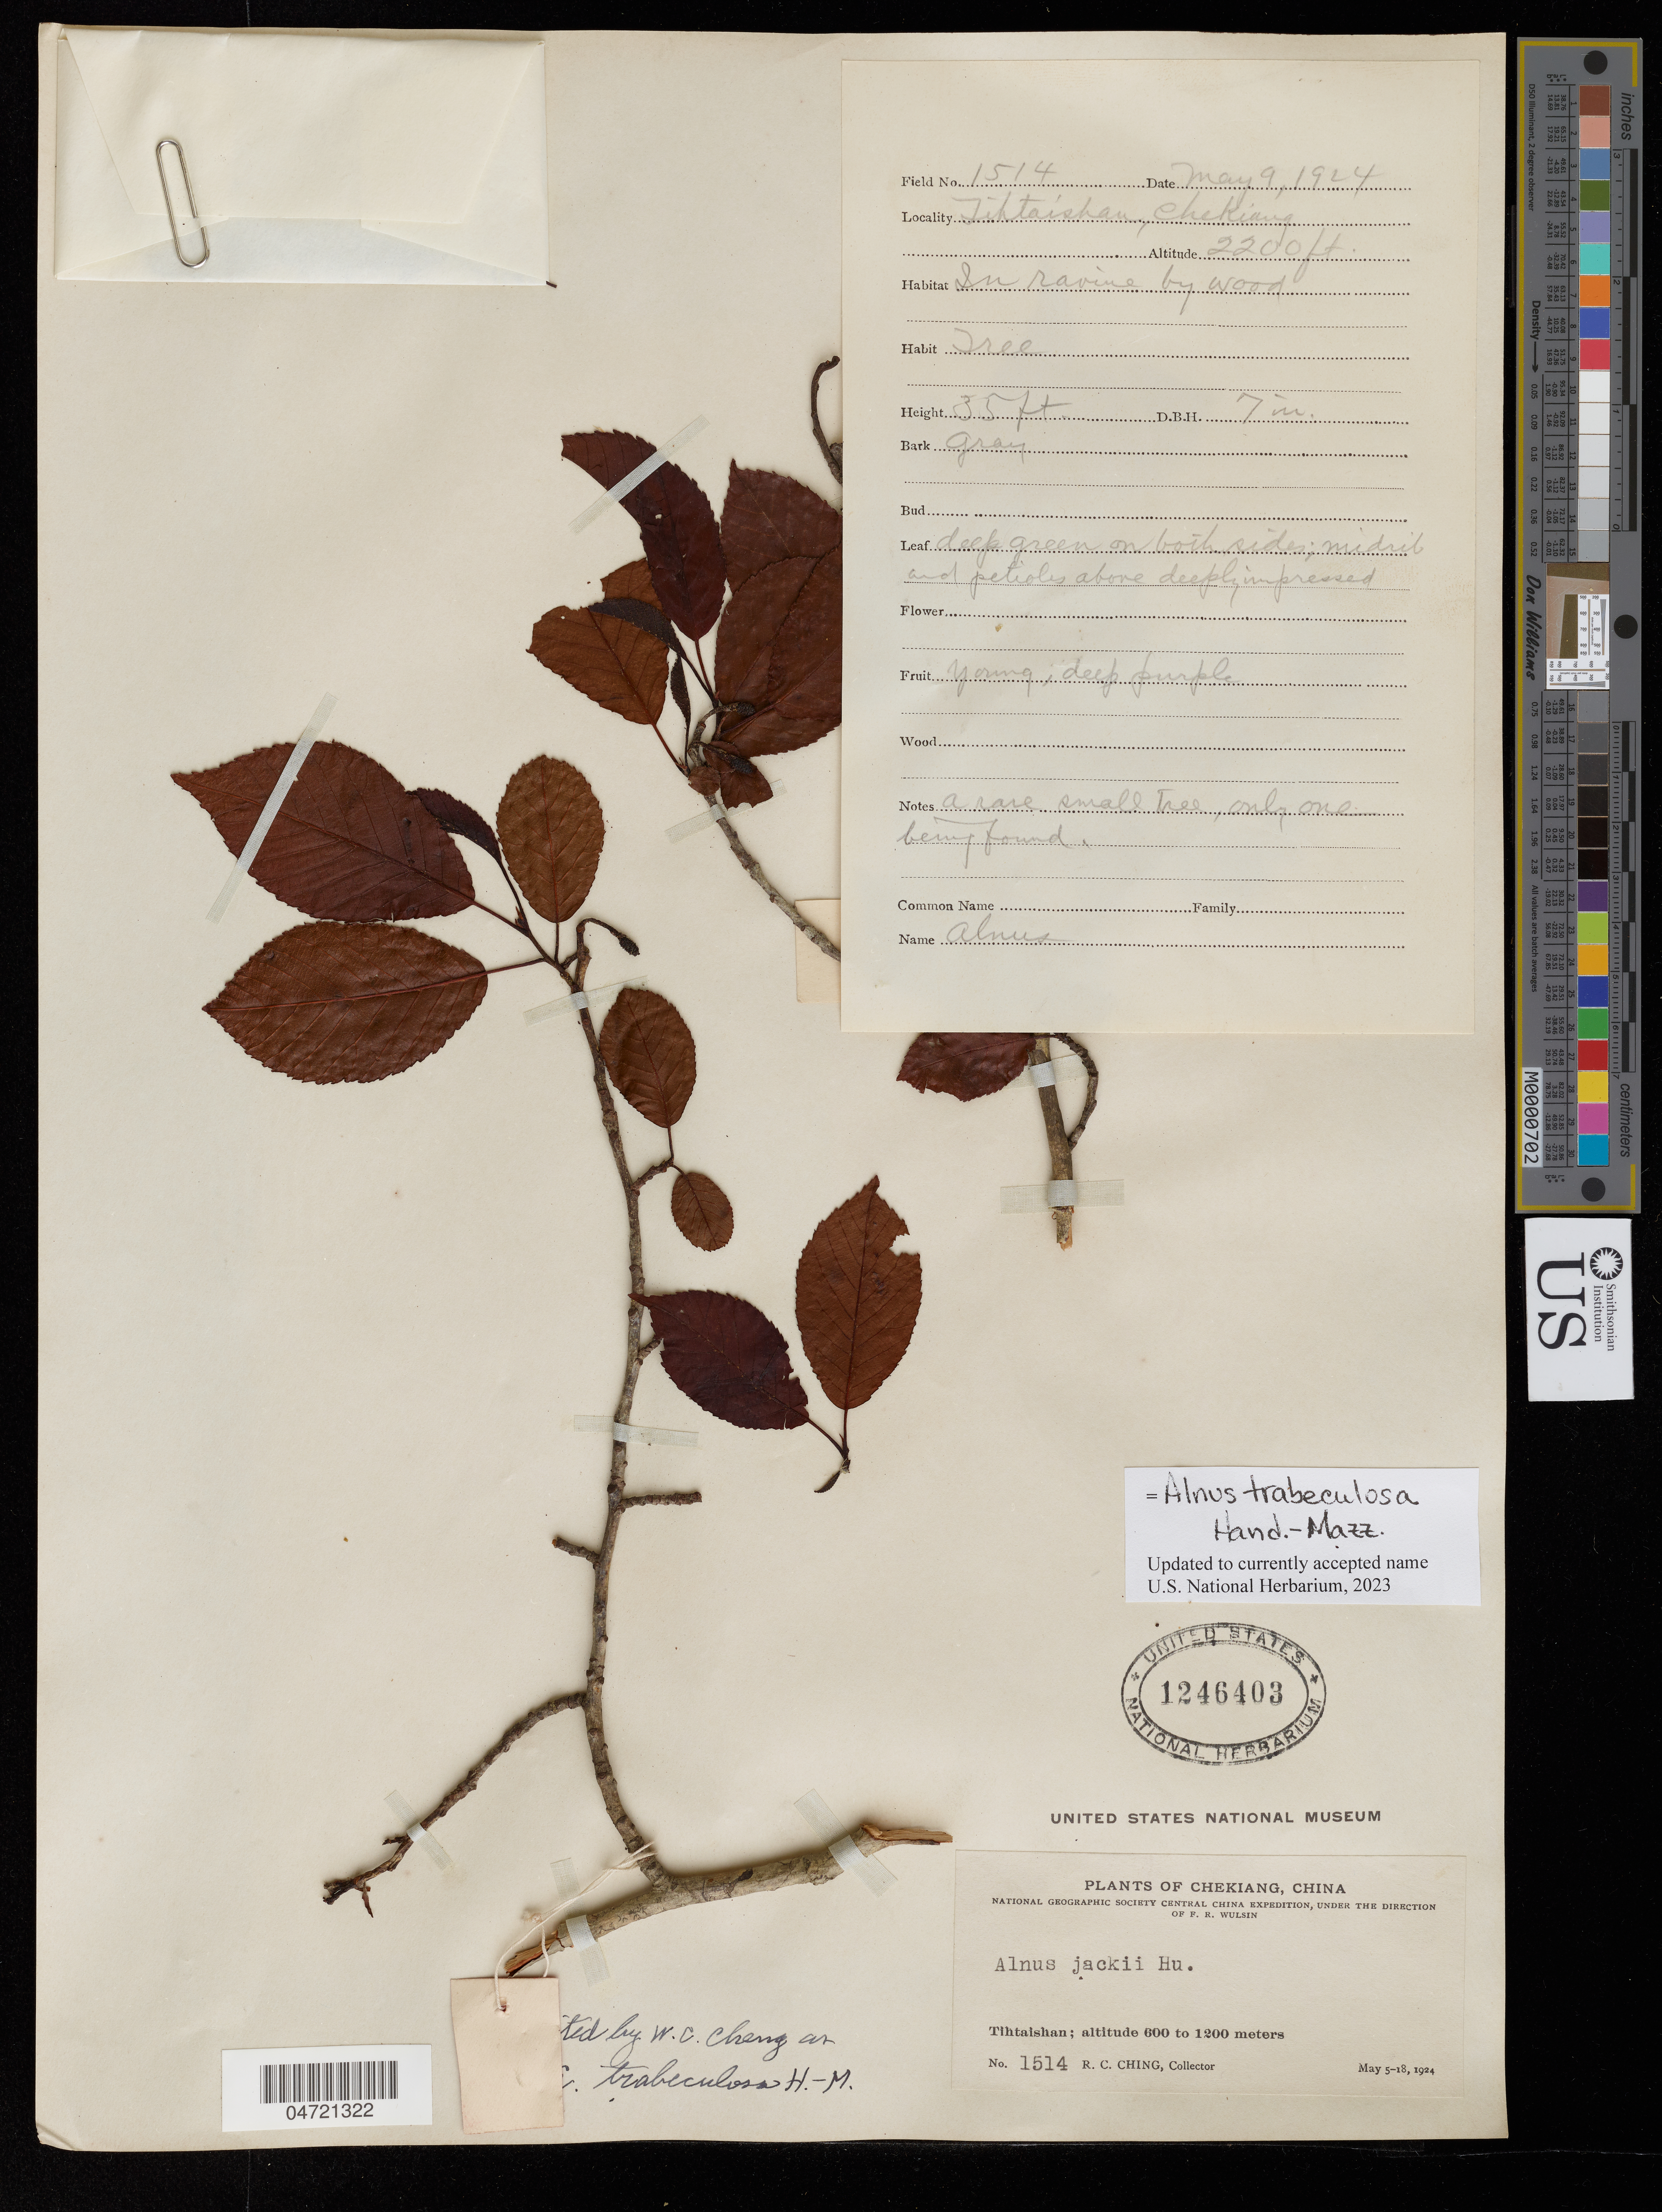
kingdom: Plantae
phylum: Tracheophyta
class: Magnoliopsida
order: Fagales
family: Betulaceae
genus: Alnus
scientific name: Alnus trabeculosa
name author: Hand.-Mazz.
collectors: R. C. Ching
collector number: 1514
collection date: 1924-05-05/1924-05-18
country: China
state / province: Zhejiang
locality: Tihtaishan, Chekiang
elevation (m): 183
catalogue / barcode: US 1246403